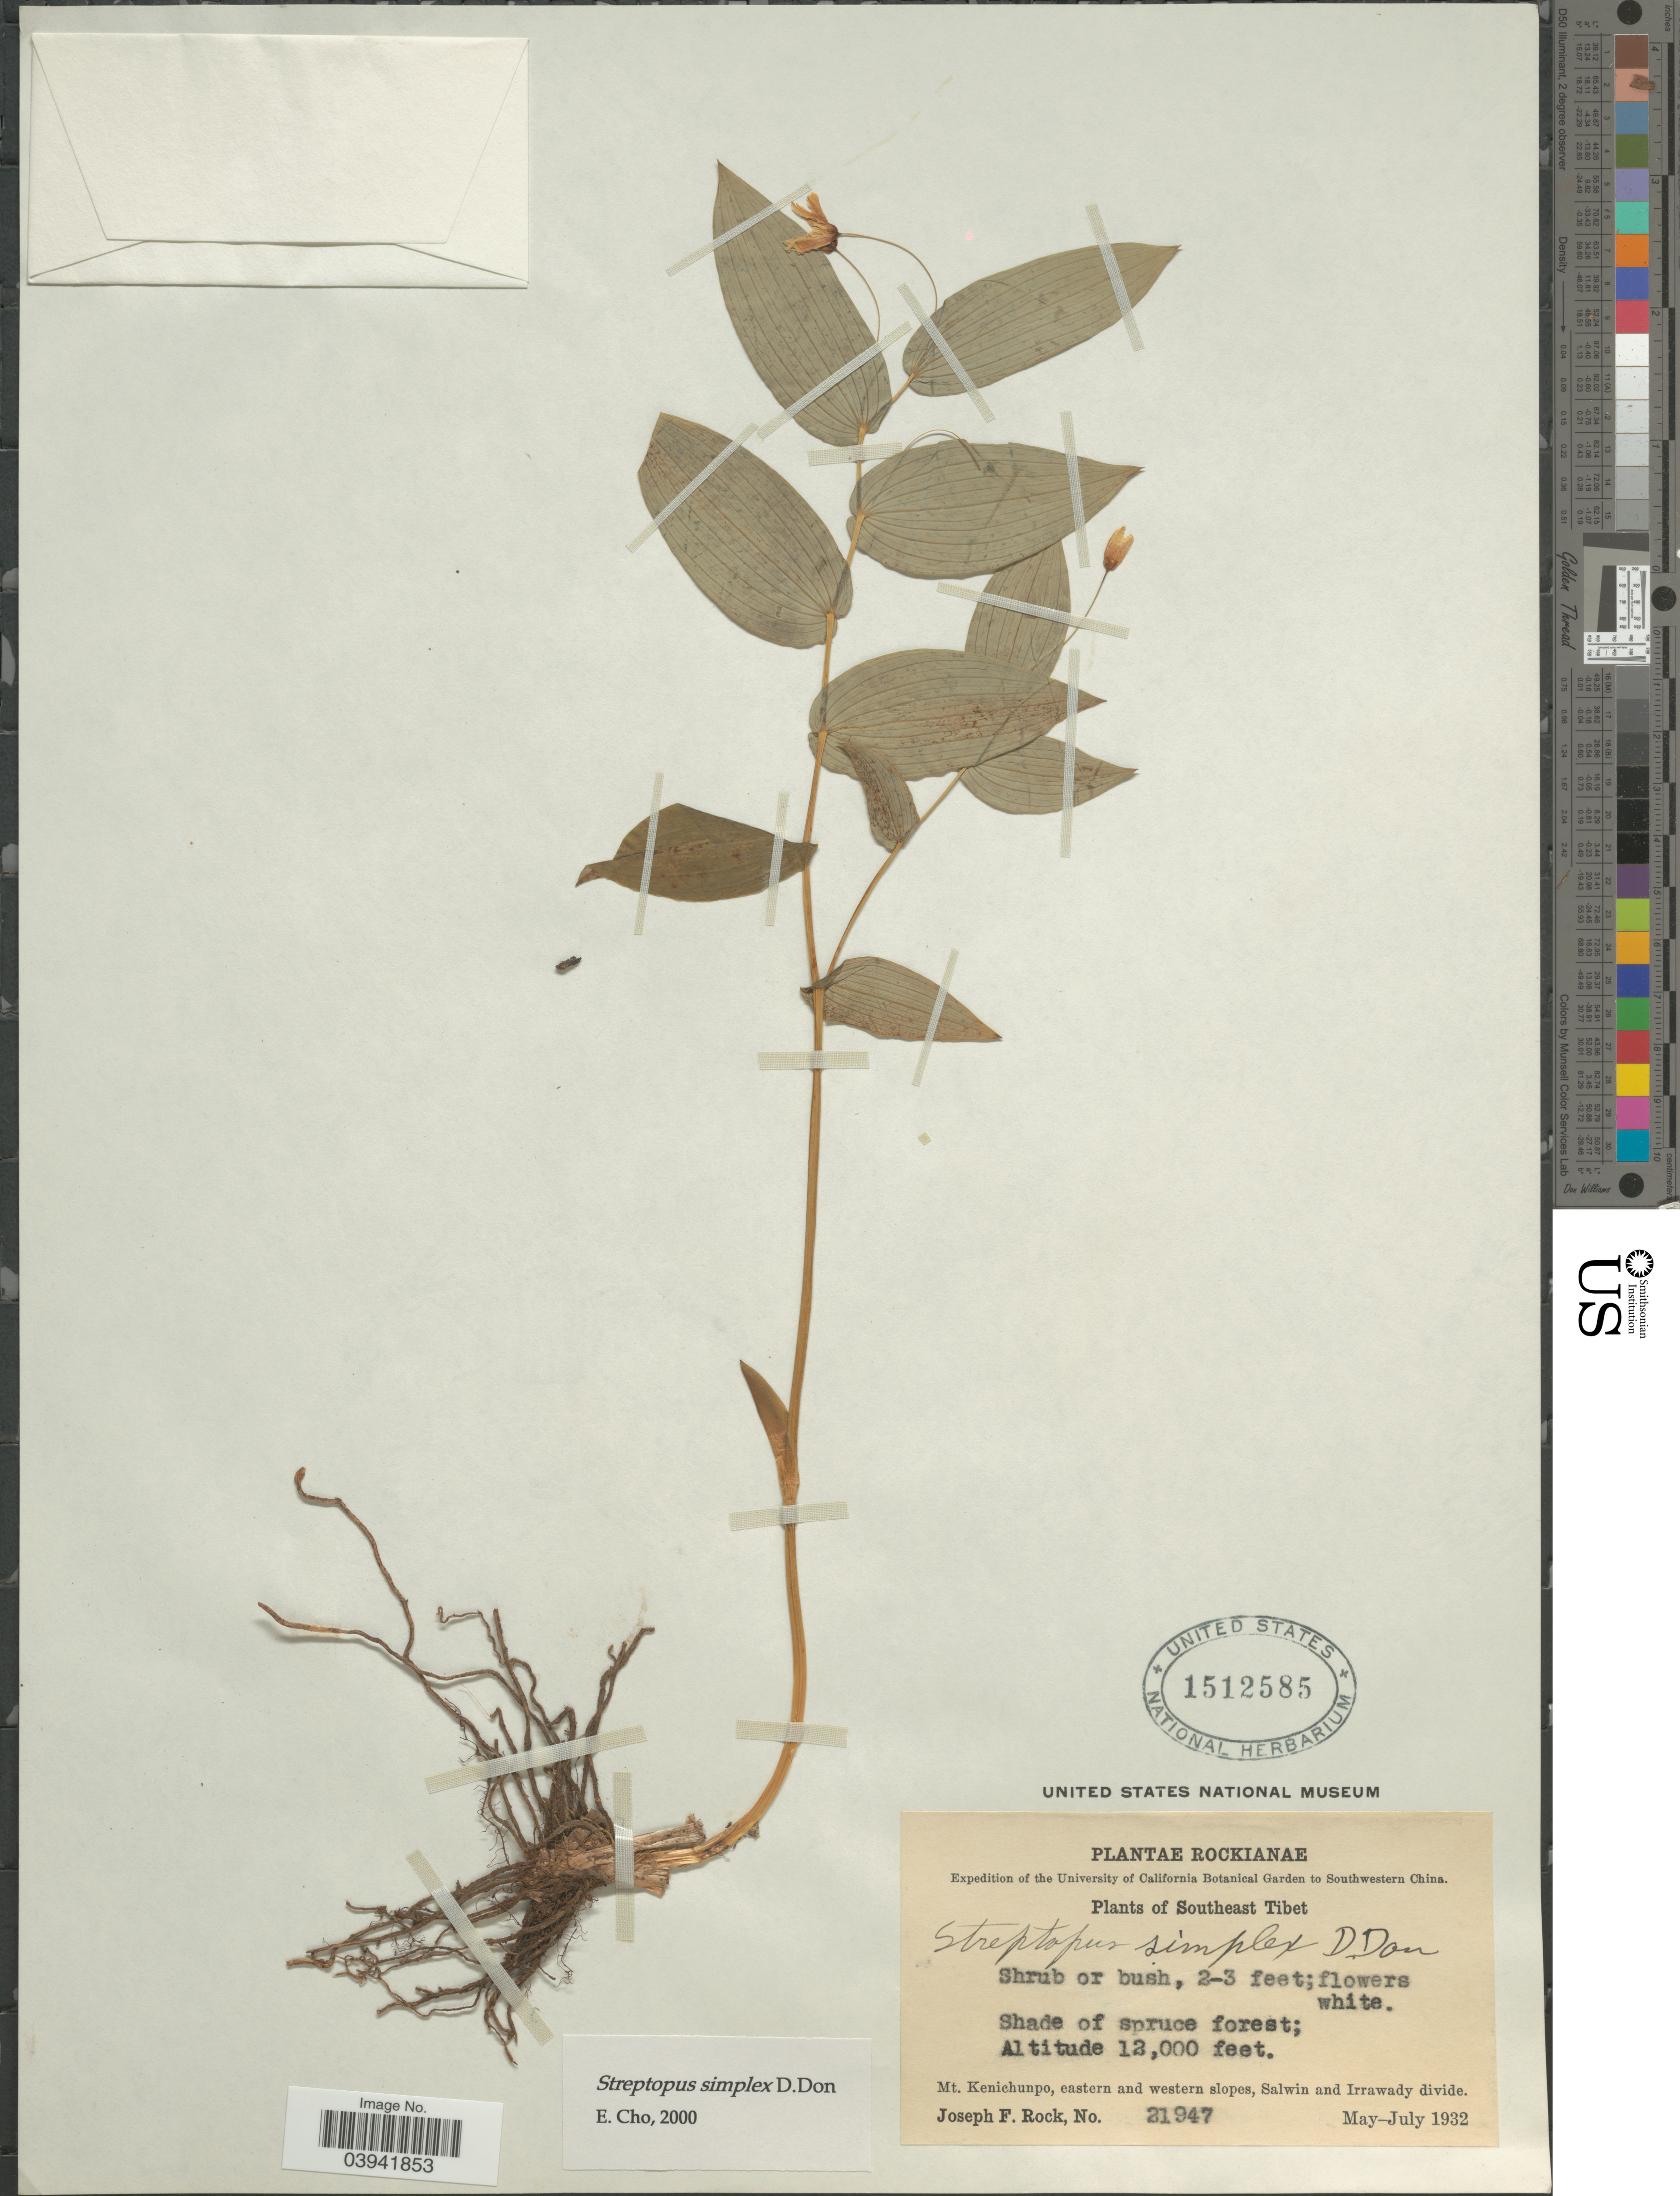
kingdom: Plantae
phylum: Tracheophyta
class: Liliopsida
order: Liliales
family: Liliaceae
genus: Streptopus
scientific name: Streptopus simplex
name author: D. Don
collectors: J. F. Rock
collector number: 21947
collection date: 1932-05/1932-07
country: China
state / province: Xizang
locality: Southwestern China. Southeast Tibet. Mt. Kenichunpo, eastern and western slopes, Salwin and Irrawady divide.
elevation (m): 3658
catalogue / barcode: US 1512585